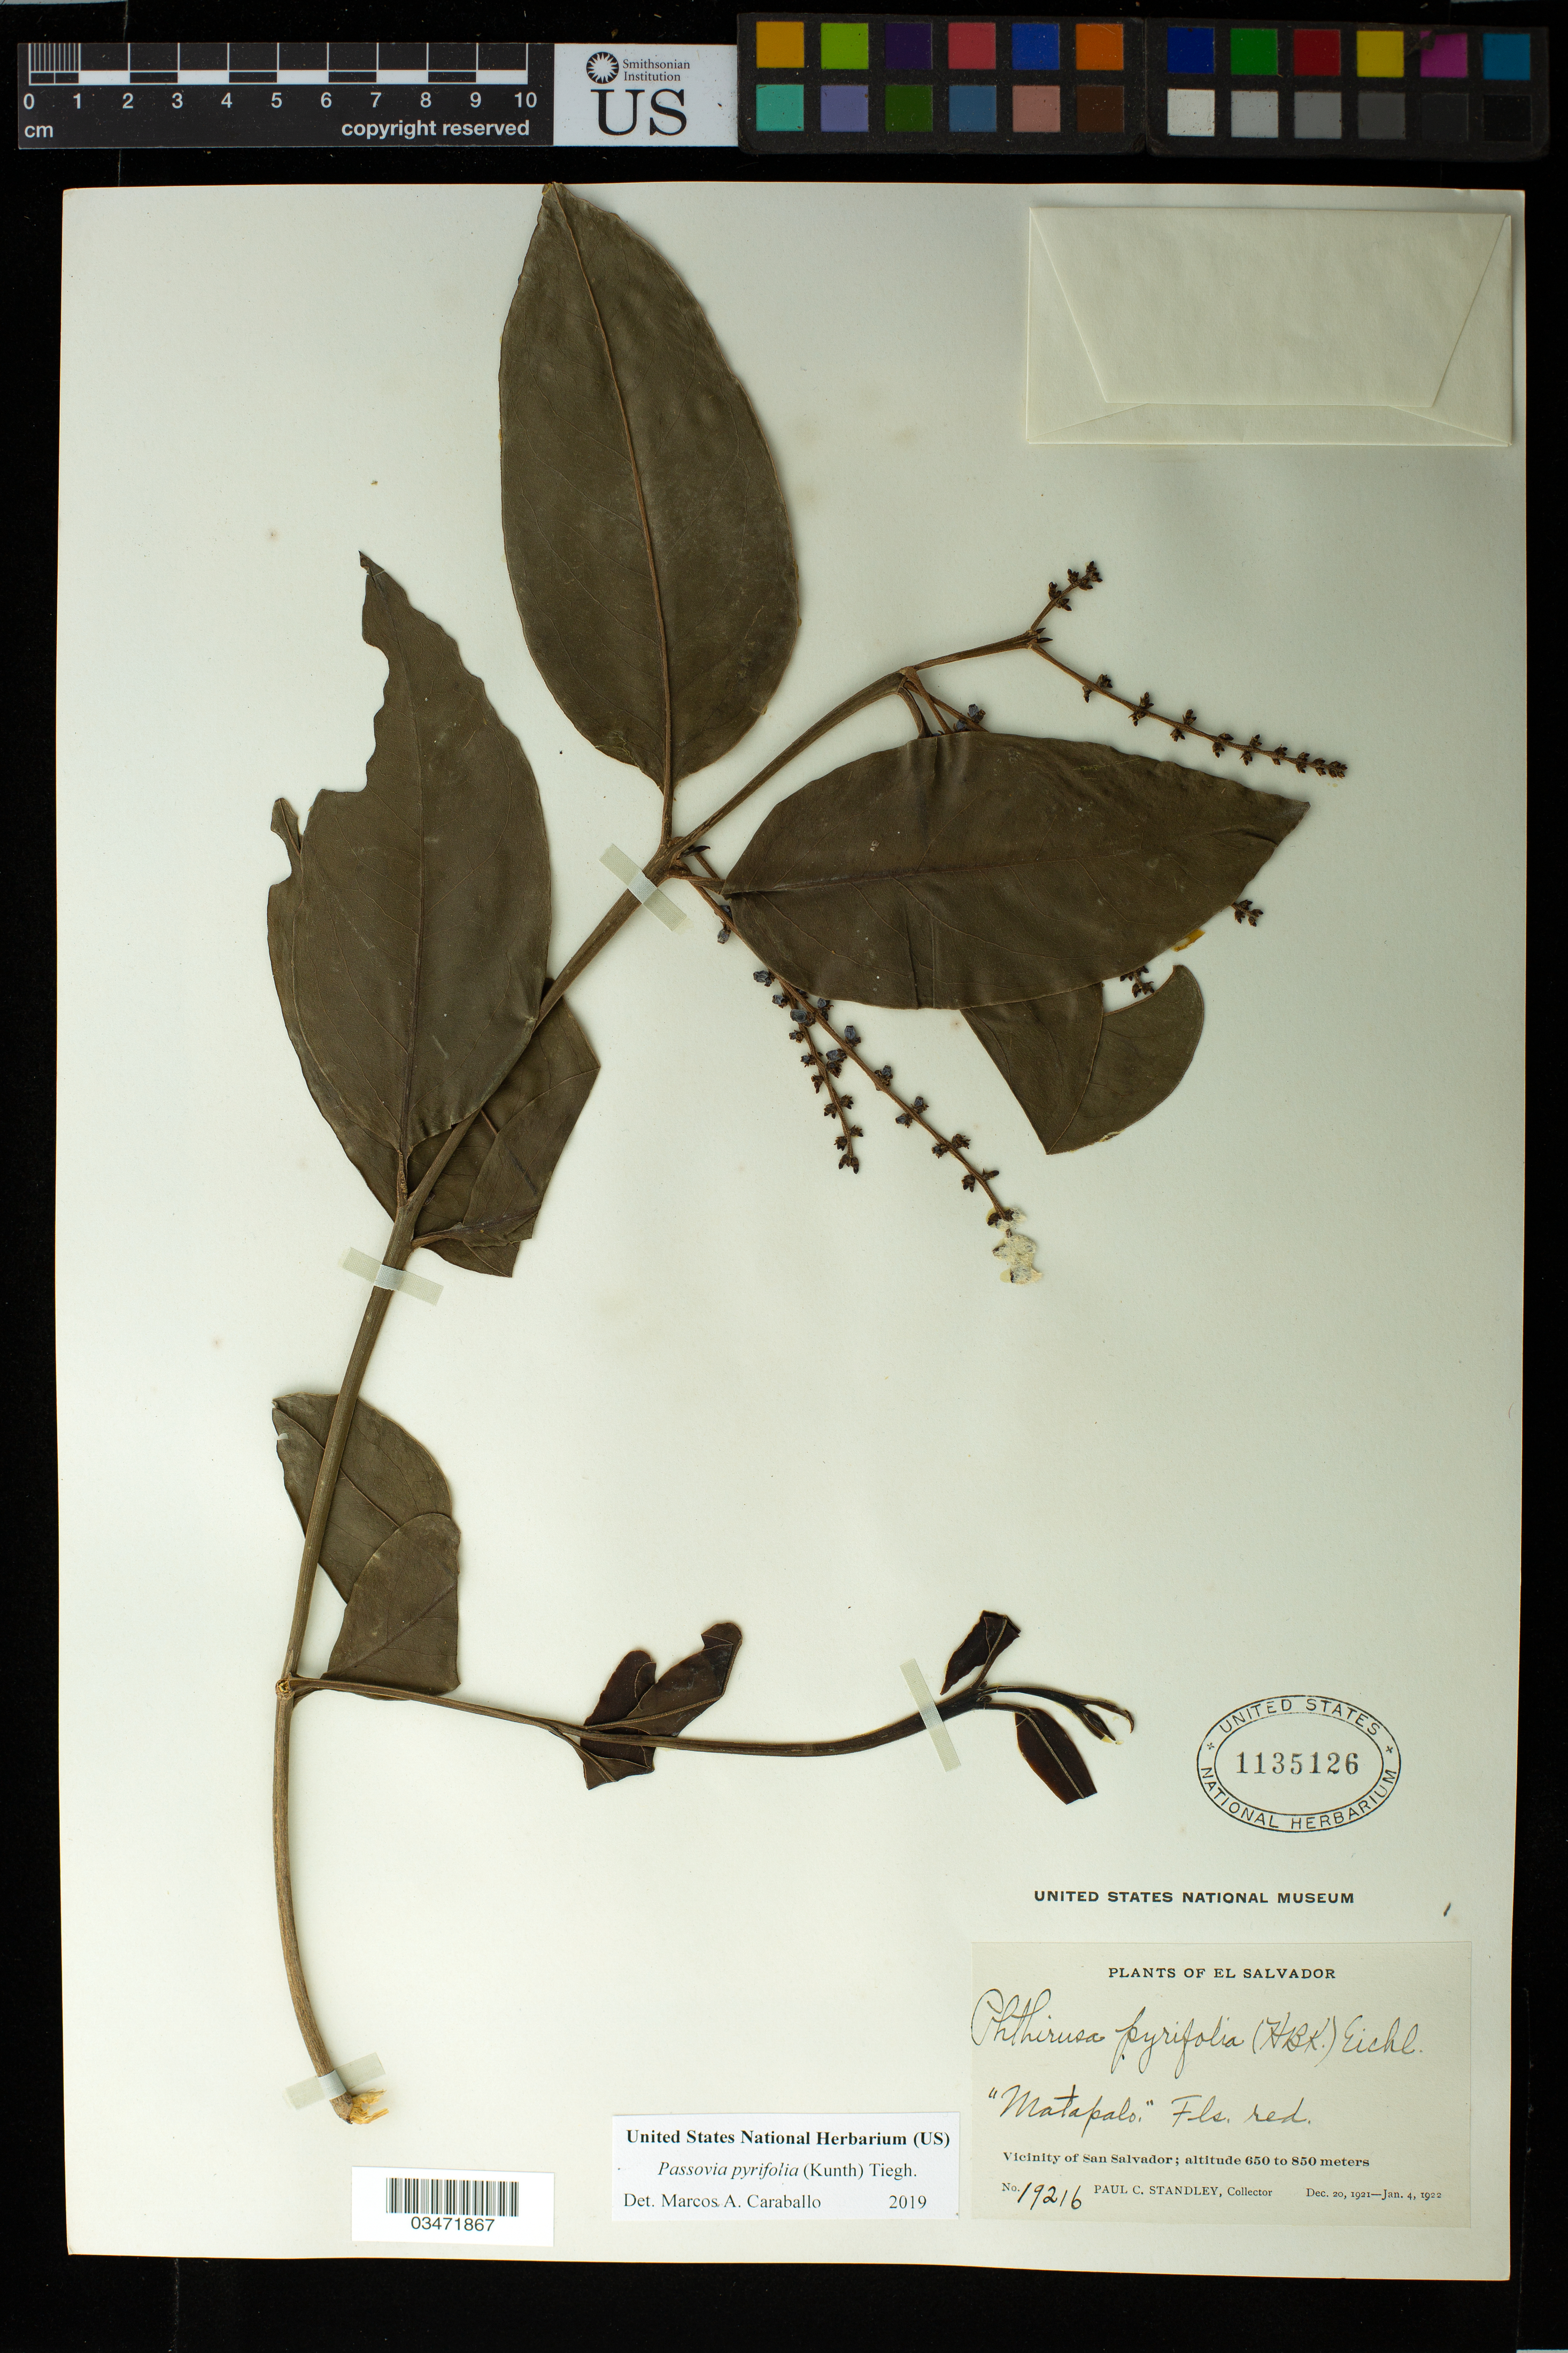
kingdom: Plantae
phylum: Tracheophyta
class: Magnoliopsida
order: Santalales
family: Loranthaceae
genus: Passovia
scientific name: Passovia pyrifolia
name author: (Kunth) Tiegh.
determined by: Caraballo-Ortiz, Marcos A., (MISS), University of Mississippi (UNITED STATES)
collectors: P. C. Standley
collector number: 19216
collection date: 1921-12-20/1922-01-04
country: El Salvador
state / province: San Salvador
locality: San Salvador vicinity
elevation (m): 650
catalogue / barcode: US 1135126